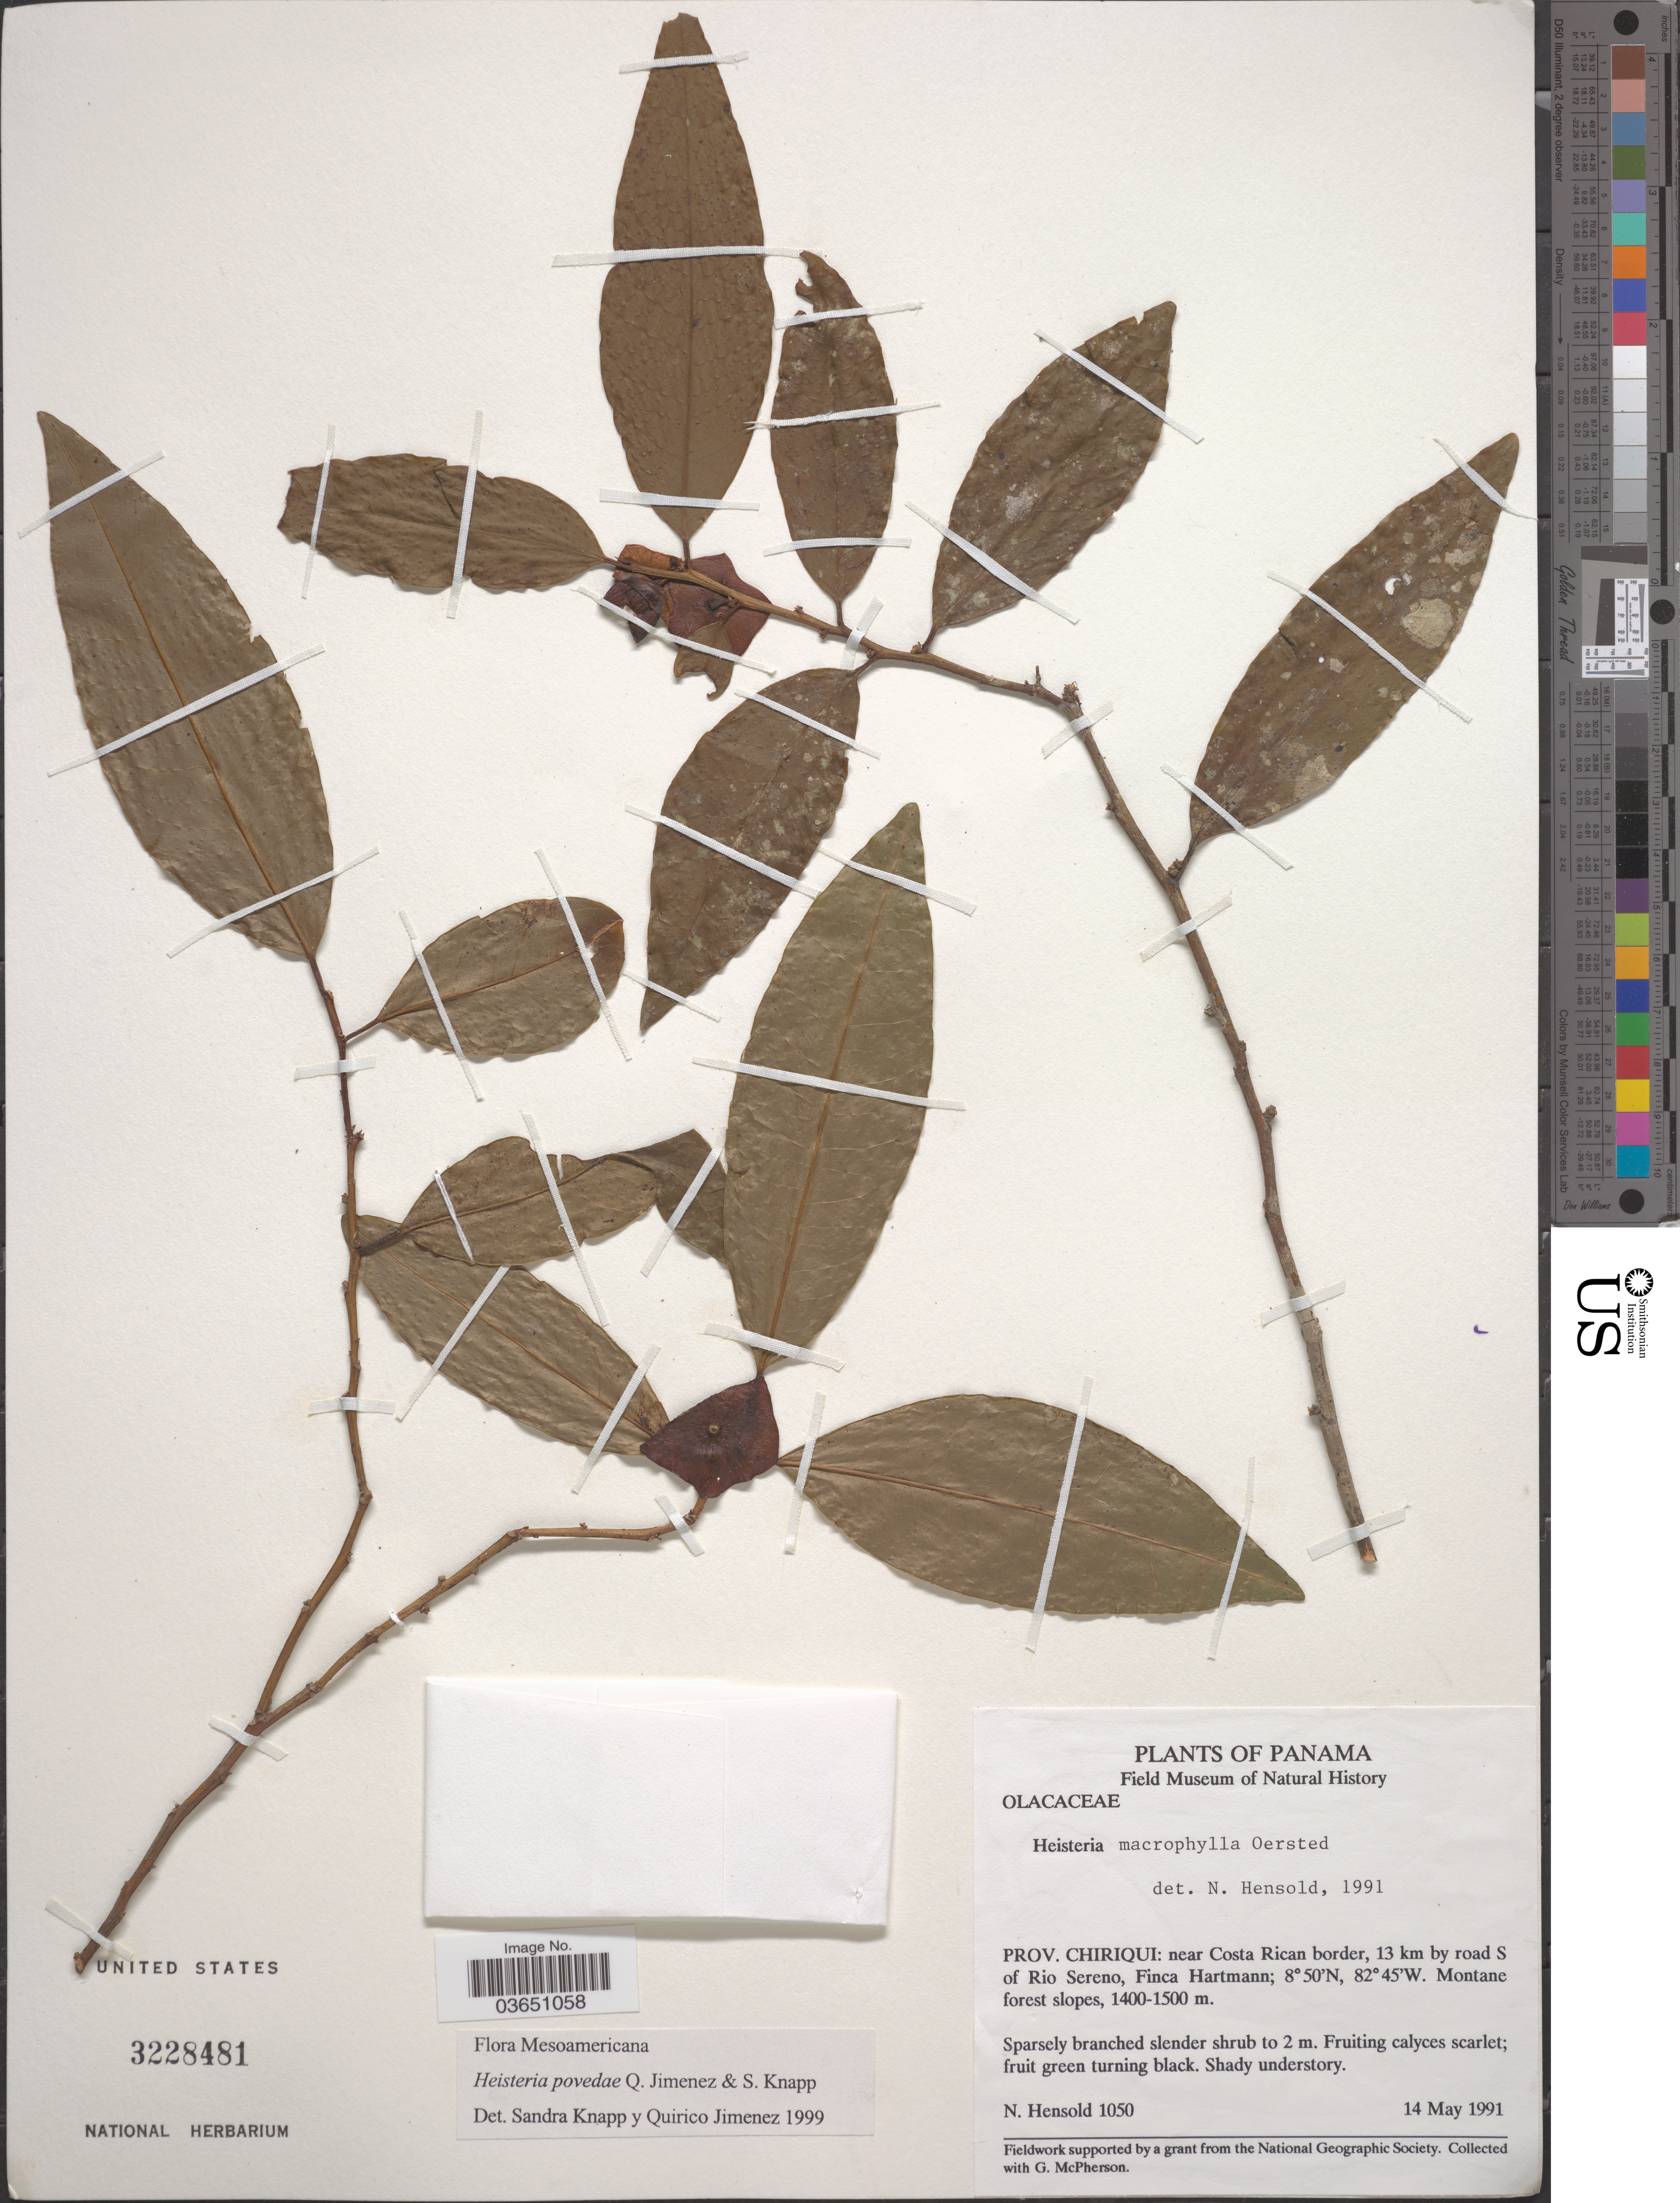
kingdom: Plantae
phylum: Tracheophyta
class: Magnoliopsida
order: Santalales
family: Erythropalaceae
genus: Heisteria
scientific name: Heisteria povedae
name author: Q. Jiménez & S. Knapp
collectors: N. Hensold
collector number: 1050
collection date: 1991-05-14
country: Panama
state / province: Chiriqui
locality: Near Costa Rican border, 13 km by road S of Rio Sereno, Finca Hartmann. Montane forest slopes.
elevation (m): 1400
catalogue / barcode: US 3228481